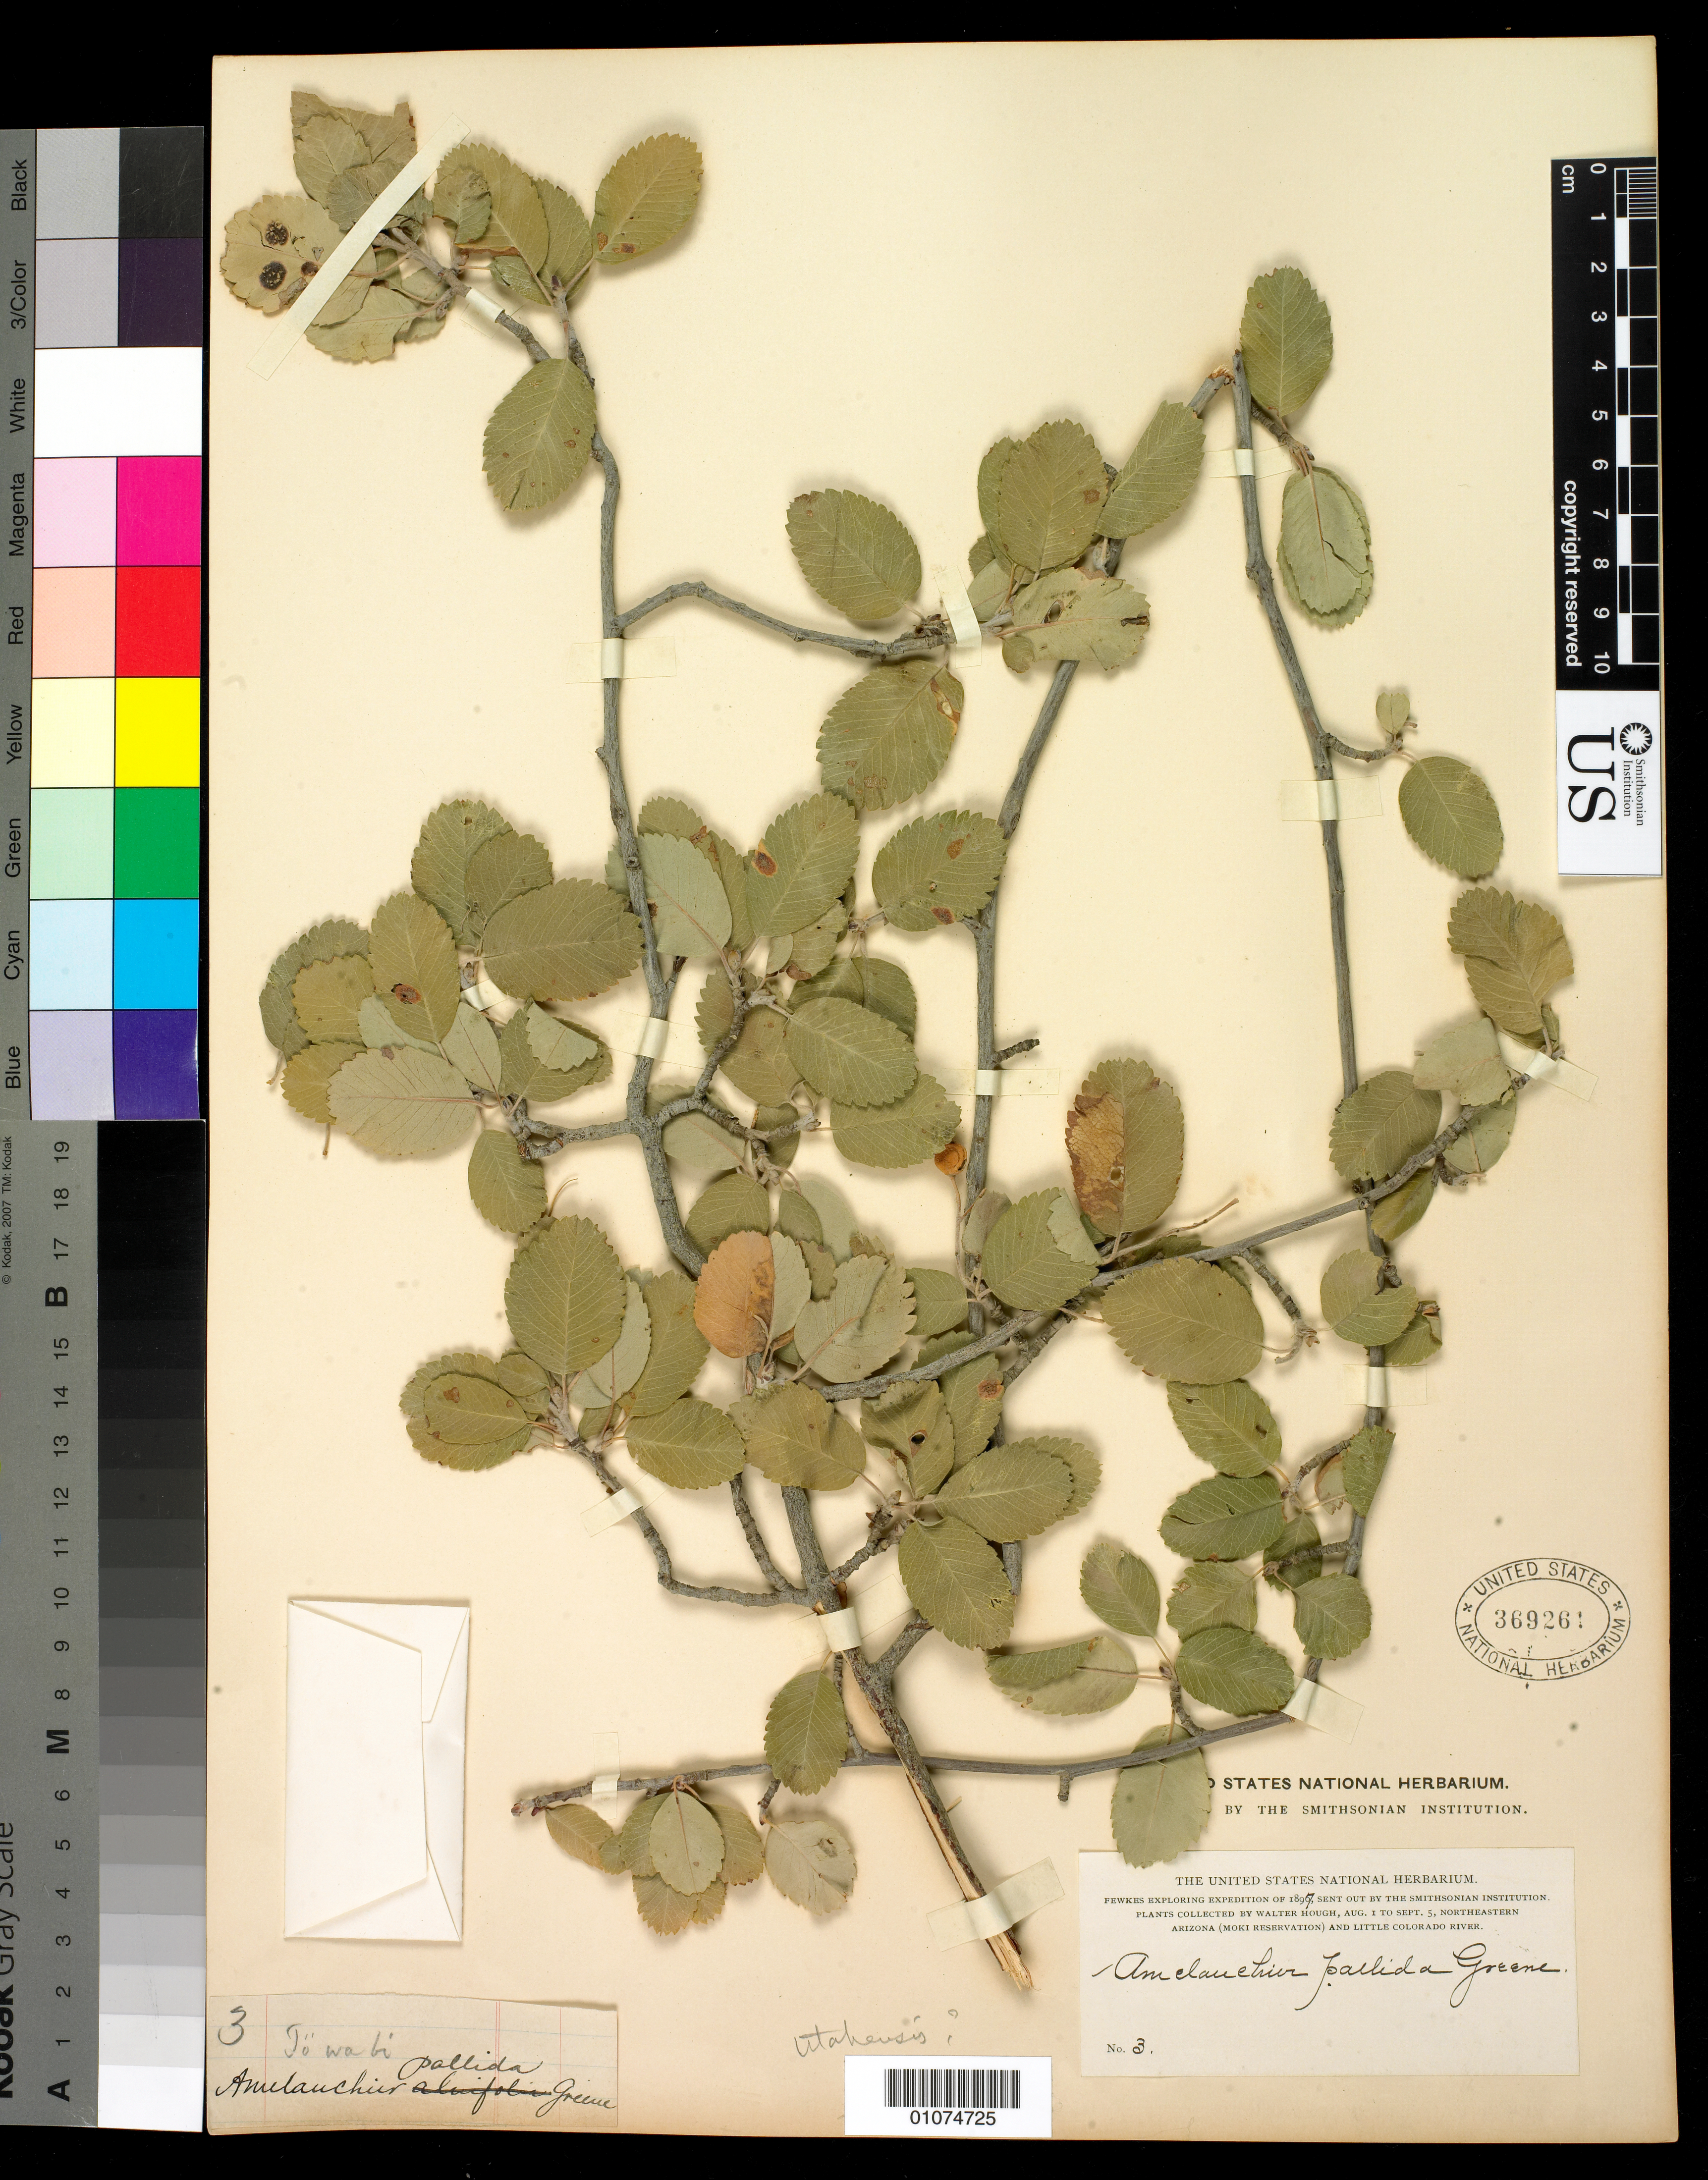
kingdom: Plantae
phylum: Tracheophyta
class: Magnoliopsida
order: Rosales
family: Rosaceae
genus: Amelanchier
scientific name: Amelanchier pallida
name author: Greene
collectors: W. Hough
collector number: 3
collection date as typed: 01 Aug 1897 to 03 Sep 1897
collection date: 1897-08-01/1897-09-03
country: United States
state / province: Arizona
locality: Southeastern Arizona and Little Colorado River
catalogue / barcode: US 369261